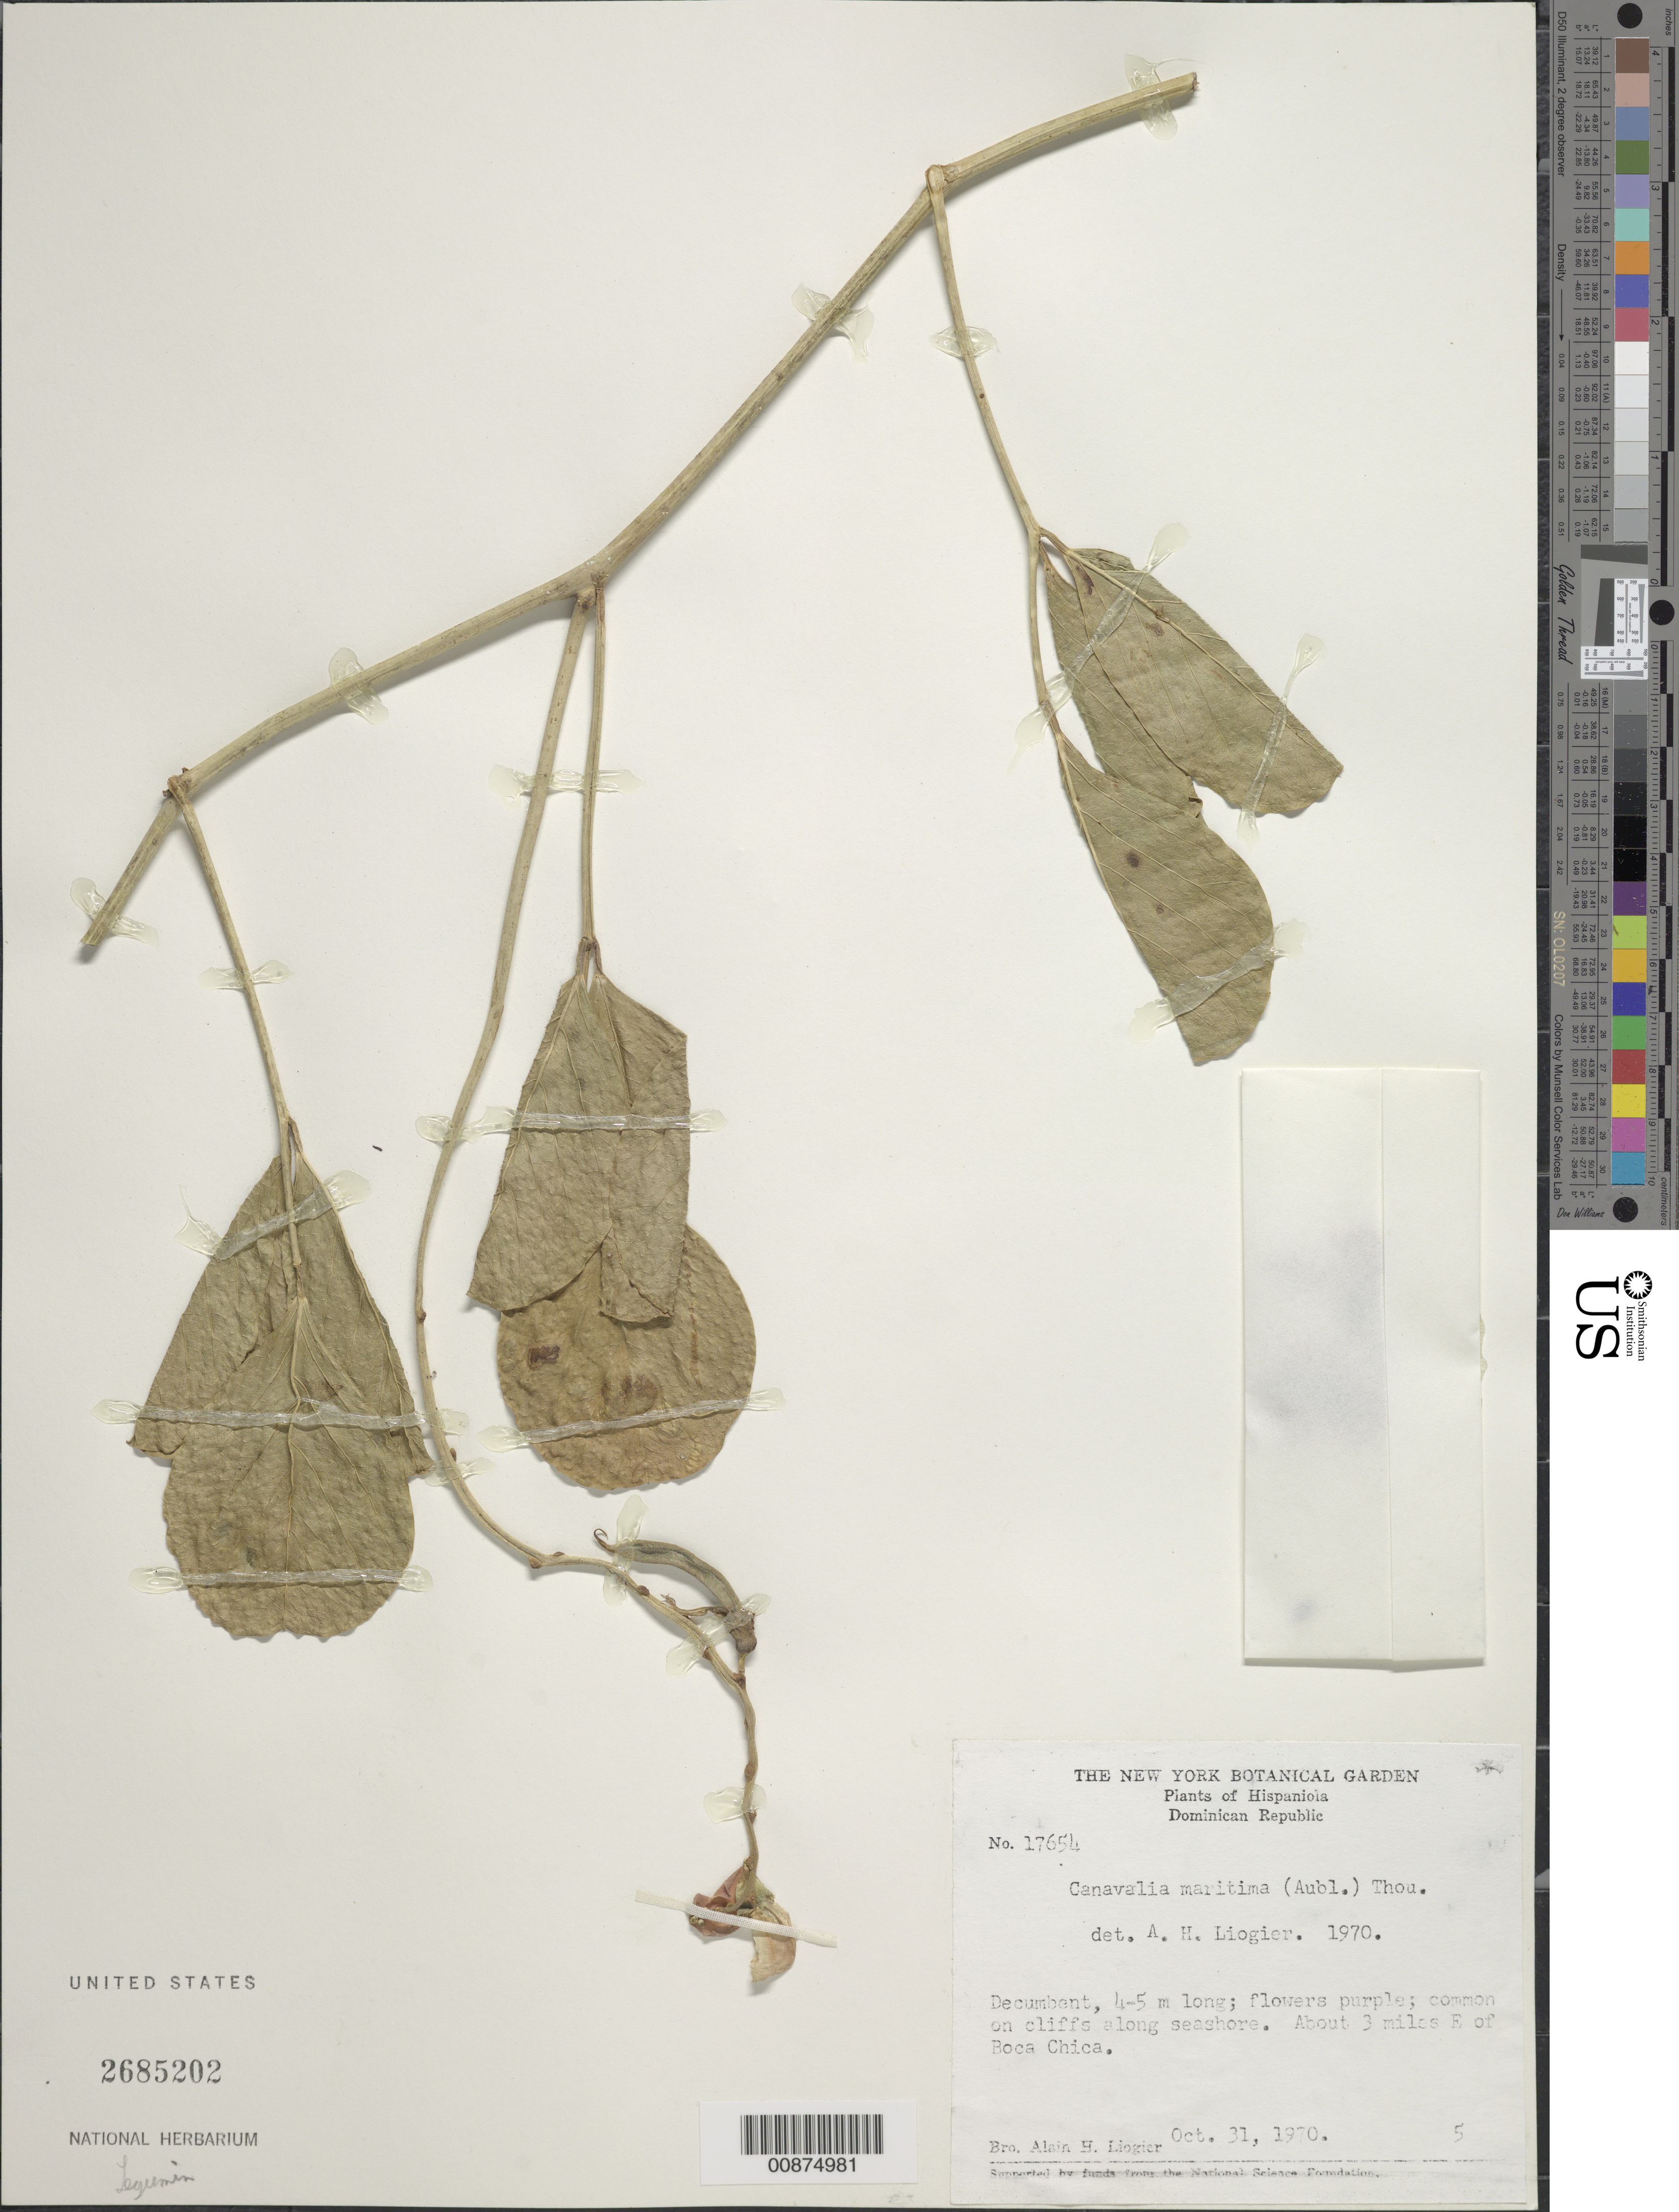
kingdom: Plantae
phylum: Tracheophyta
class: Magnoliopsida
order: Fabales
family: Fabaceae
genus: Canavalia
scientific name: Canavalia rosea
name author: (Sw.) DC.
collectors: A. H. Liogier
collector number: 17654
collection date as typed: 31 Oct 1970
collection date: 1970-10-31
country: Dominican Republic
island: Hispaniola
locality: About 3 miles E of Boca Chica.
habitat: Common on cliffs along seashore.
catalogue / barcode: US 2685202